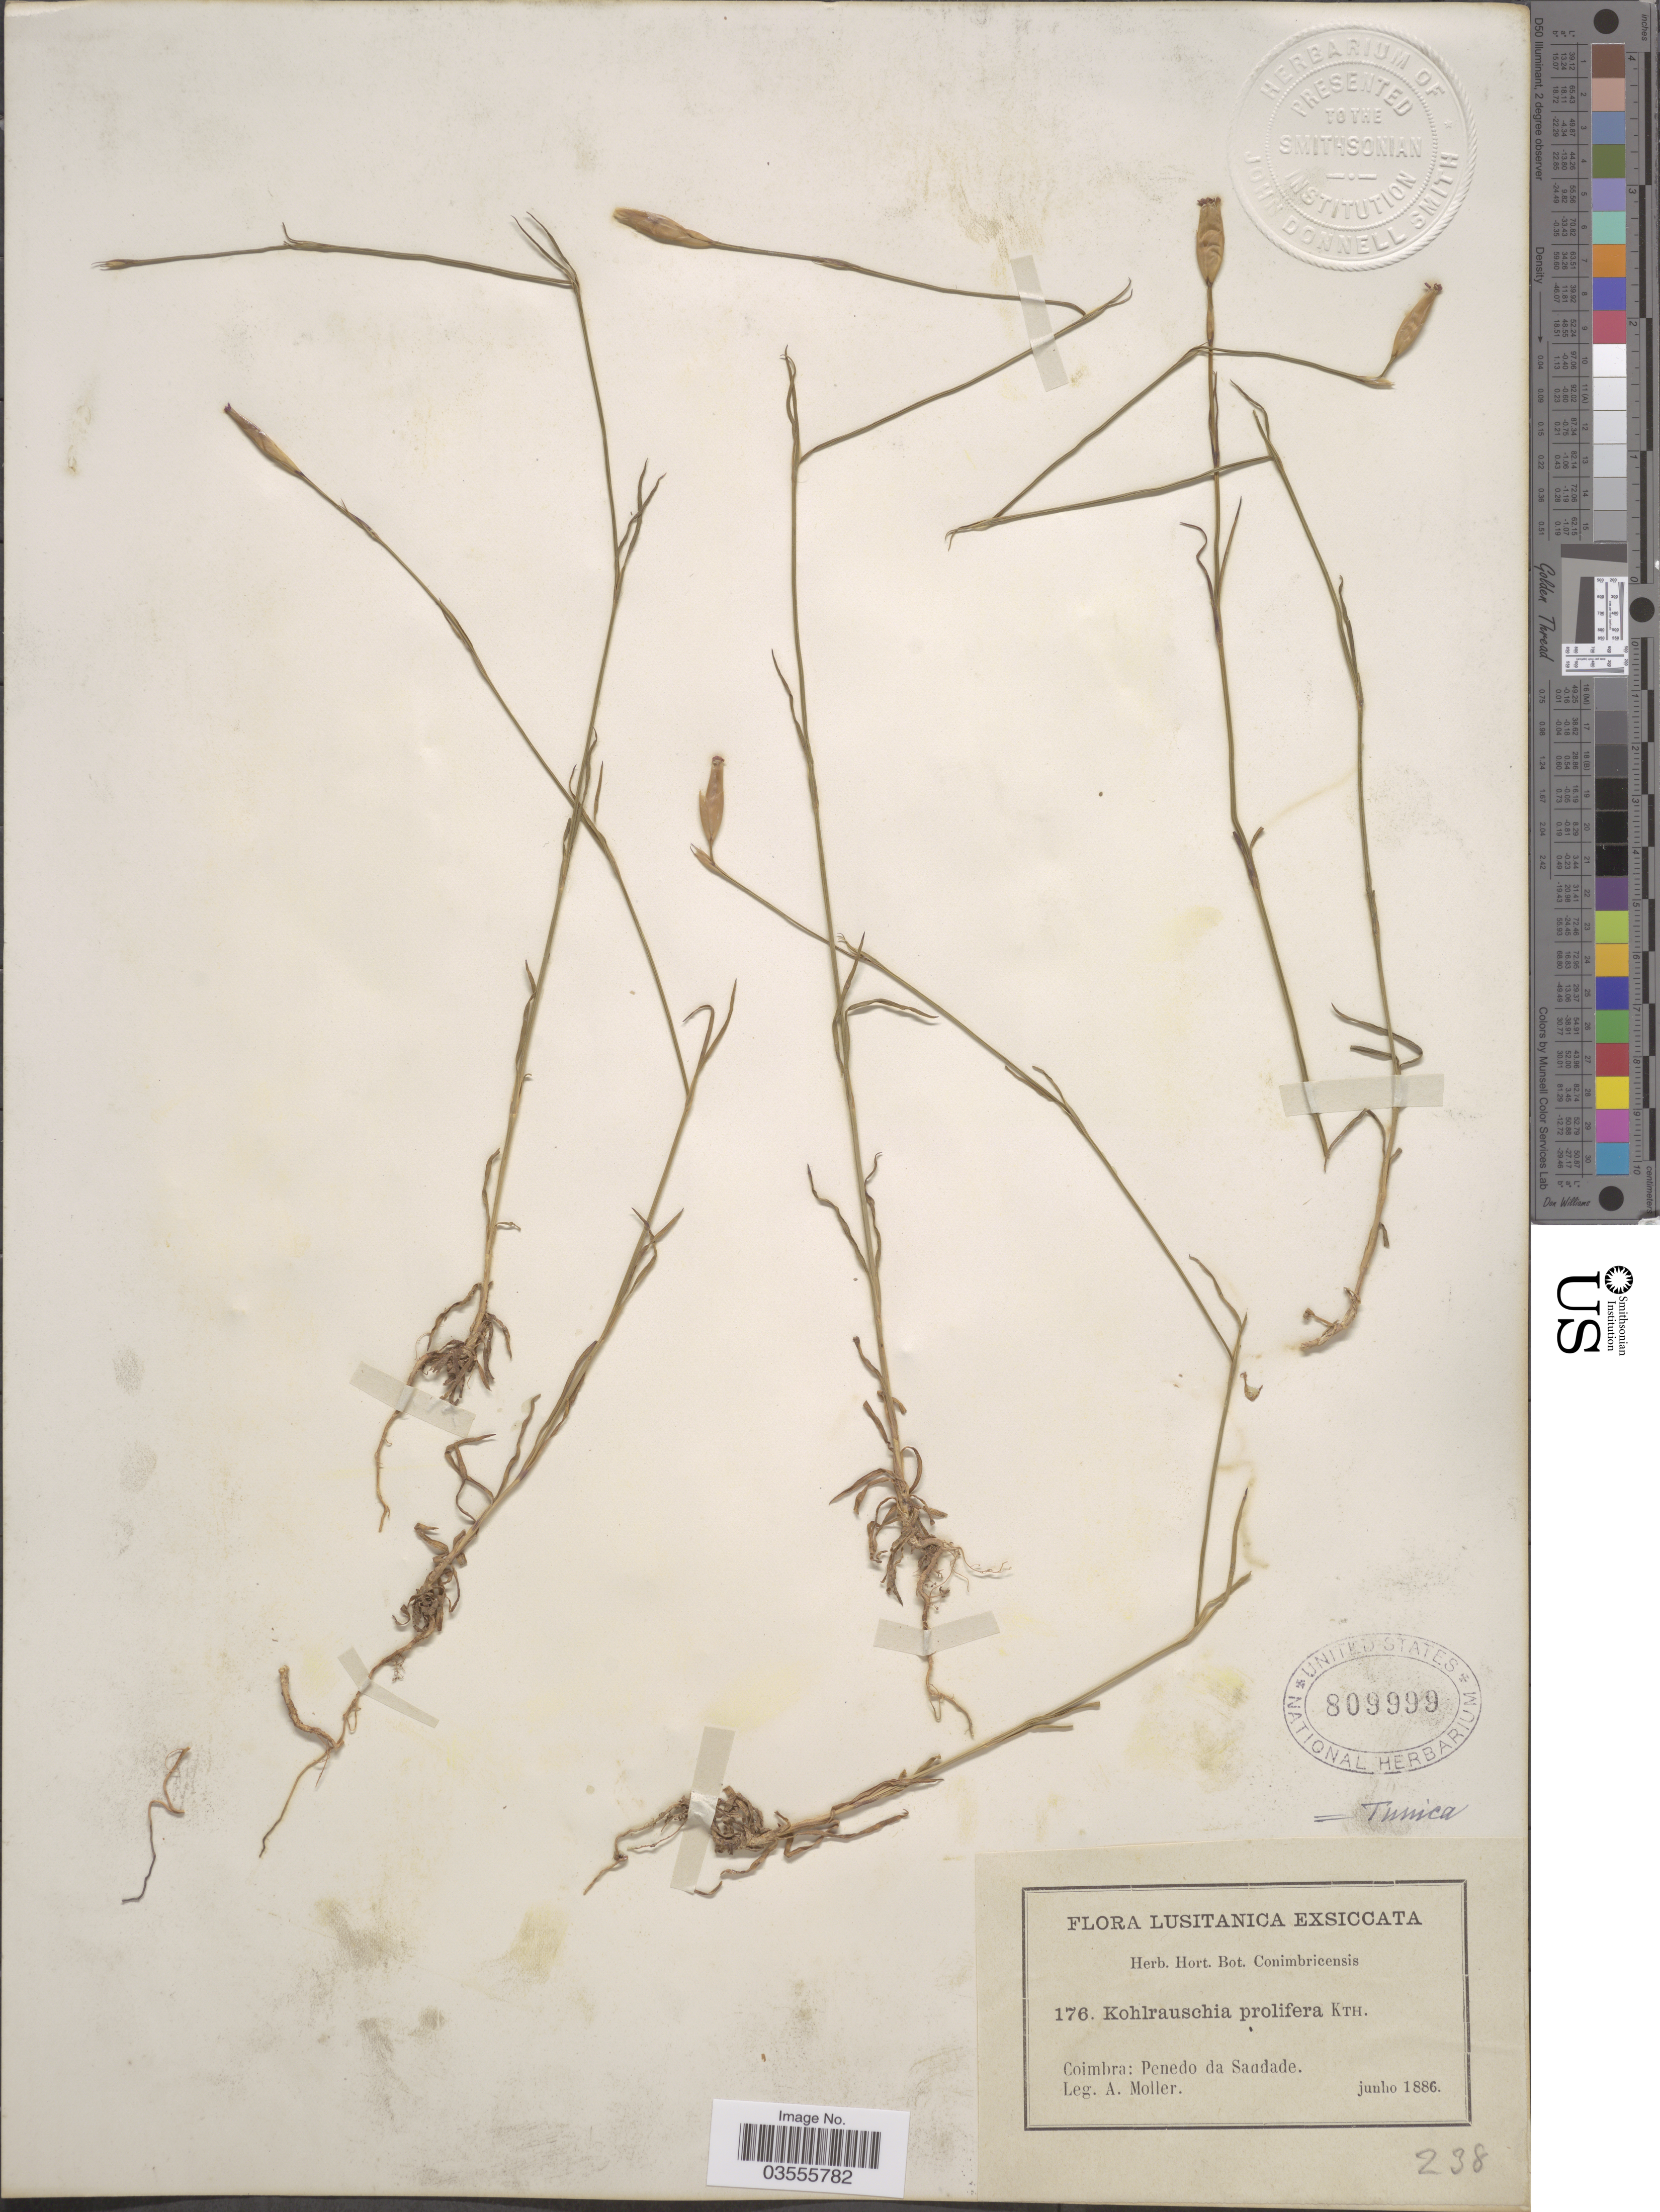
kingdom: Plantae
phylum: Tracheophyta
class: Magnoliopsida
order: Caryophyllales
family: Caryophyllaceae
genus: Petrorhagia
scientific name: Petrorhagia prolifera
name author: (L.) P.W. Ball & Heywood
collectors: A. Moller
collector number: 176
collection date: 1886-06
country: Portugal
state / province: Coimbra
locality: Lusitanica. Penedo da Sa [illegible text]dade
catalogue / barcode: US 809999